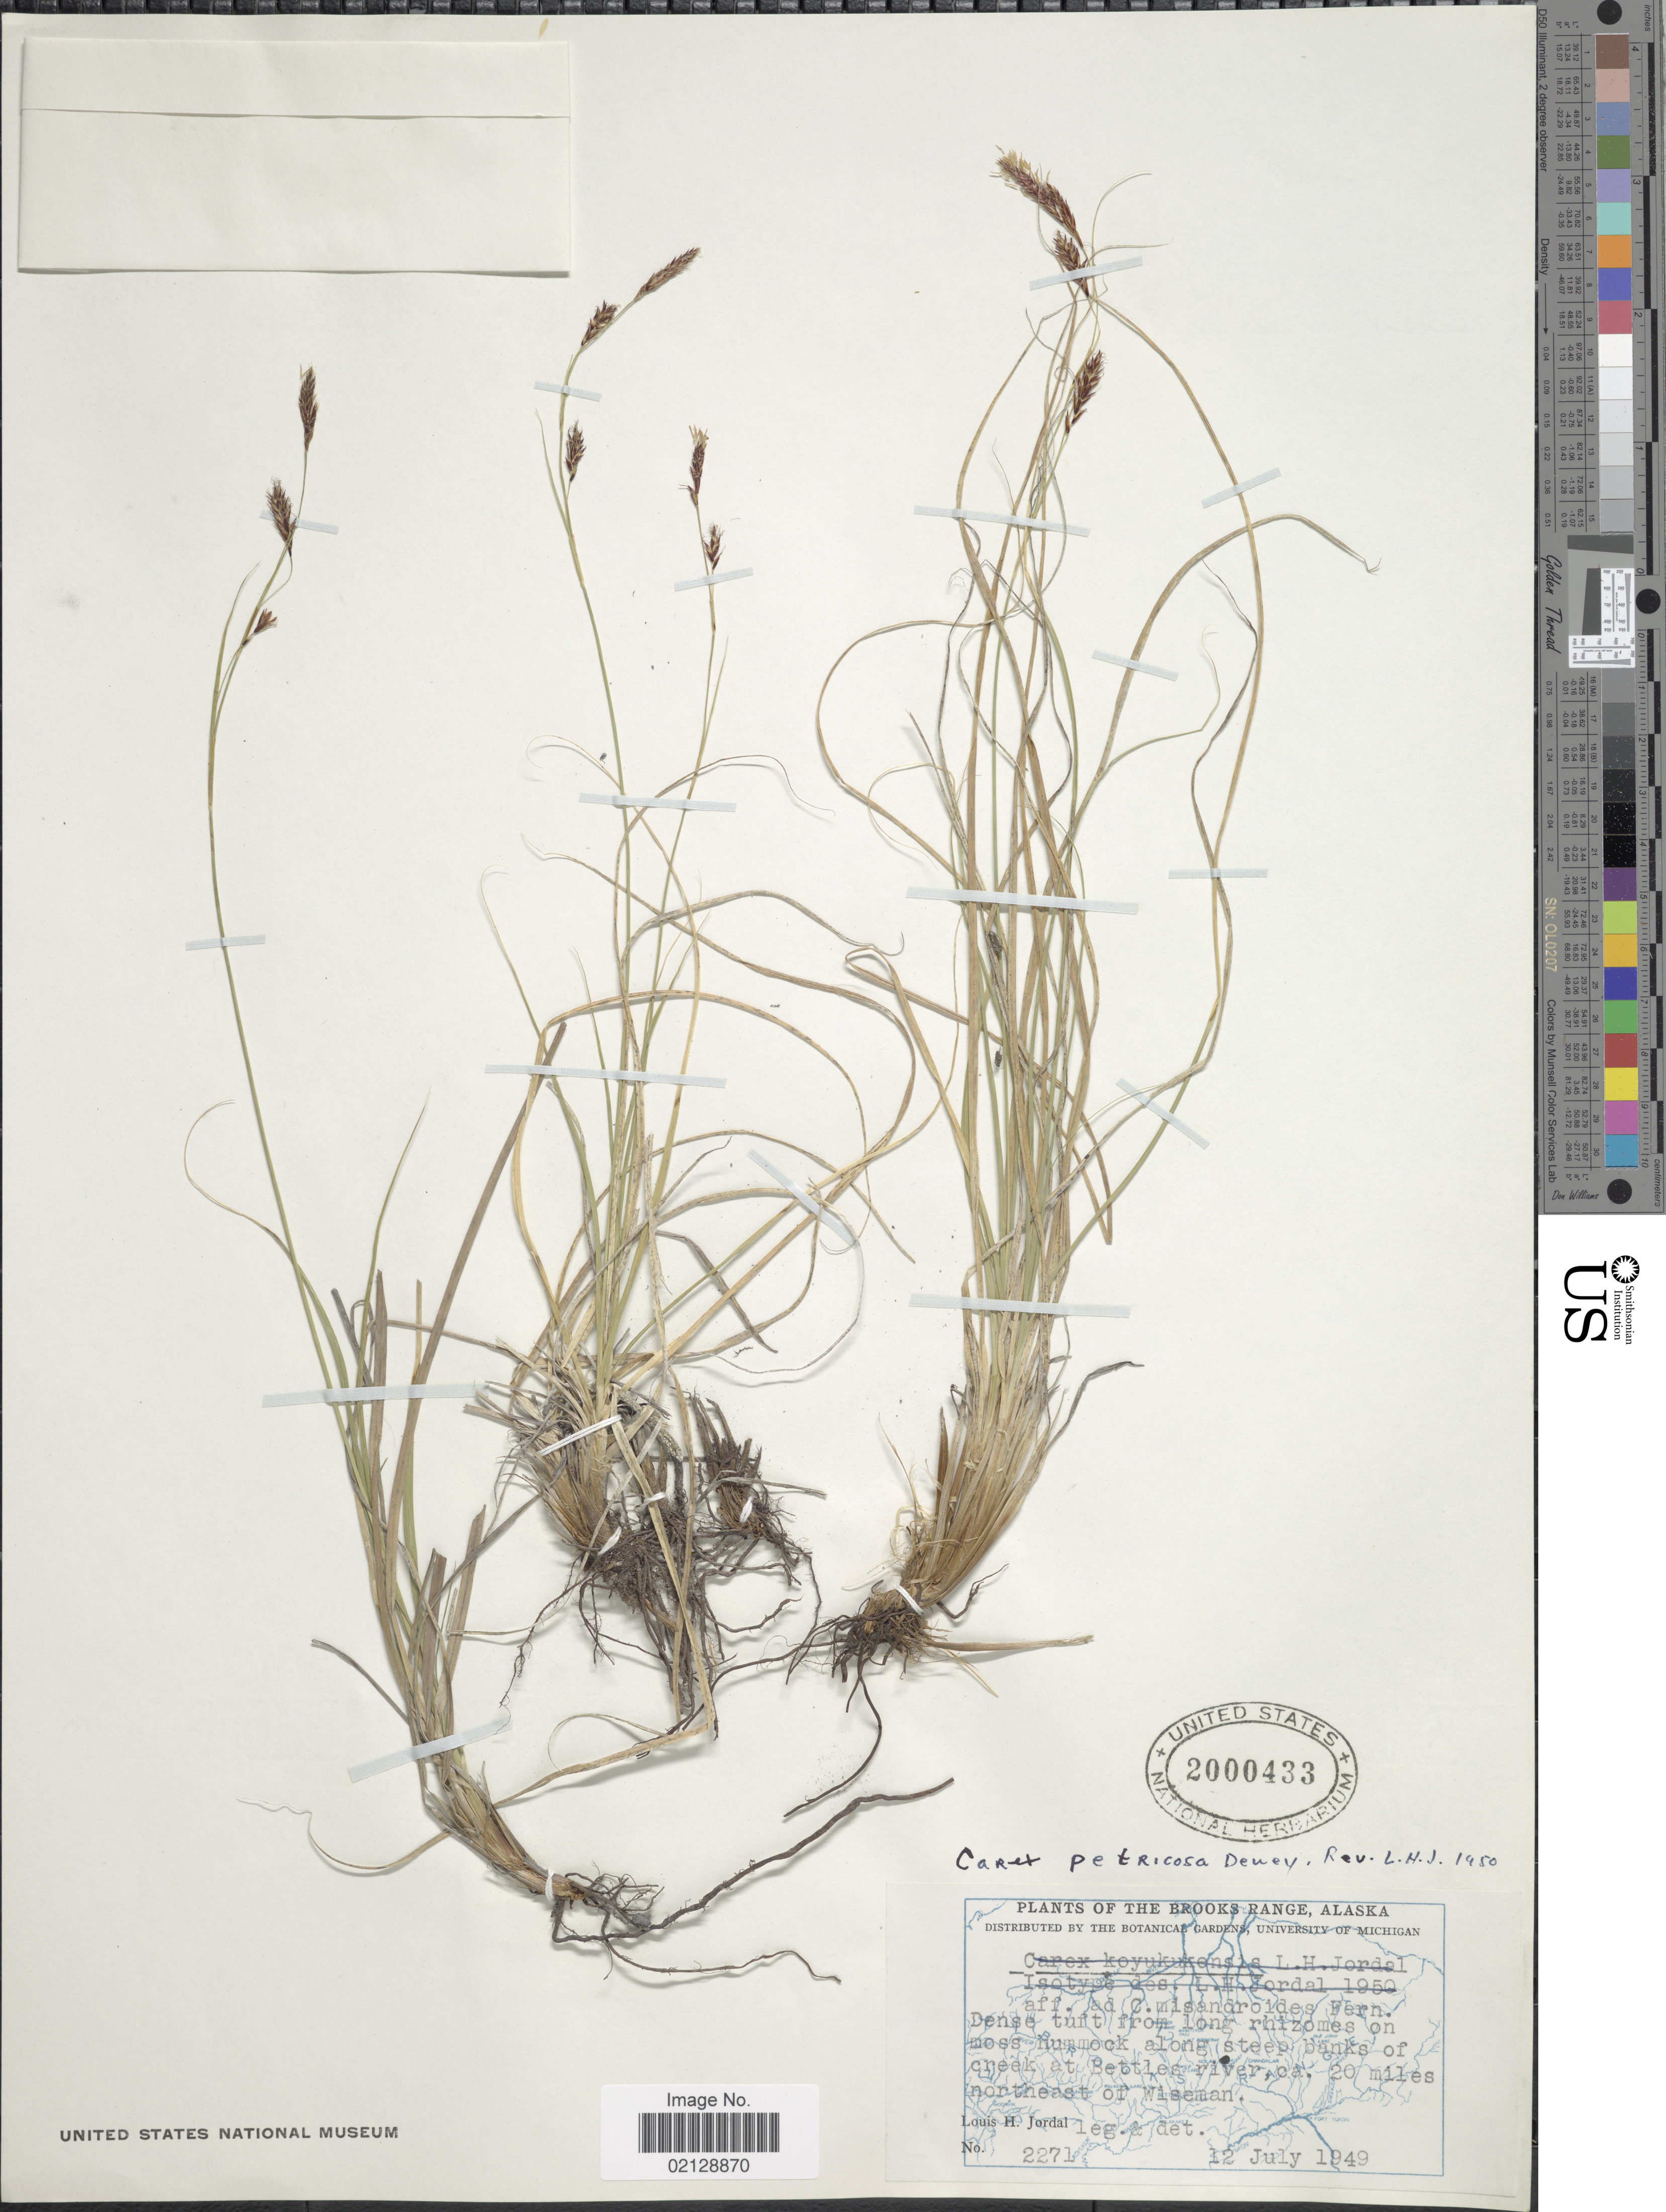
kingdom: Plantae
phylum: Tracheophyta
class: Liliopsida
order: Poales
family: Cyperaceae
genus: Carex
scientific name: Carex petricosa var. petricosa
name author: Dewey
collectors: L. Jordal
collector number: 2271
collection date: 1949-07-12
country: United States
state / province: Alaska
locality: The Brooks Range, Alaska, Hummock along steep banks of creek at Bettles river, 20 miles northeast of Wiseman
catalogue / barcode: US 2000433